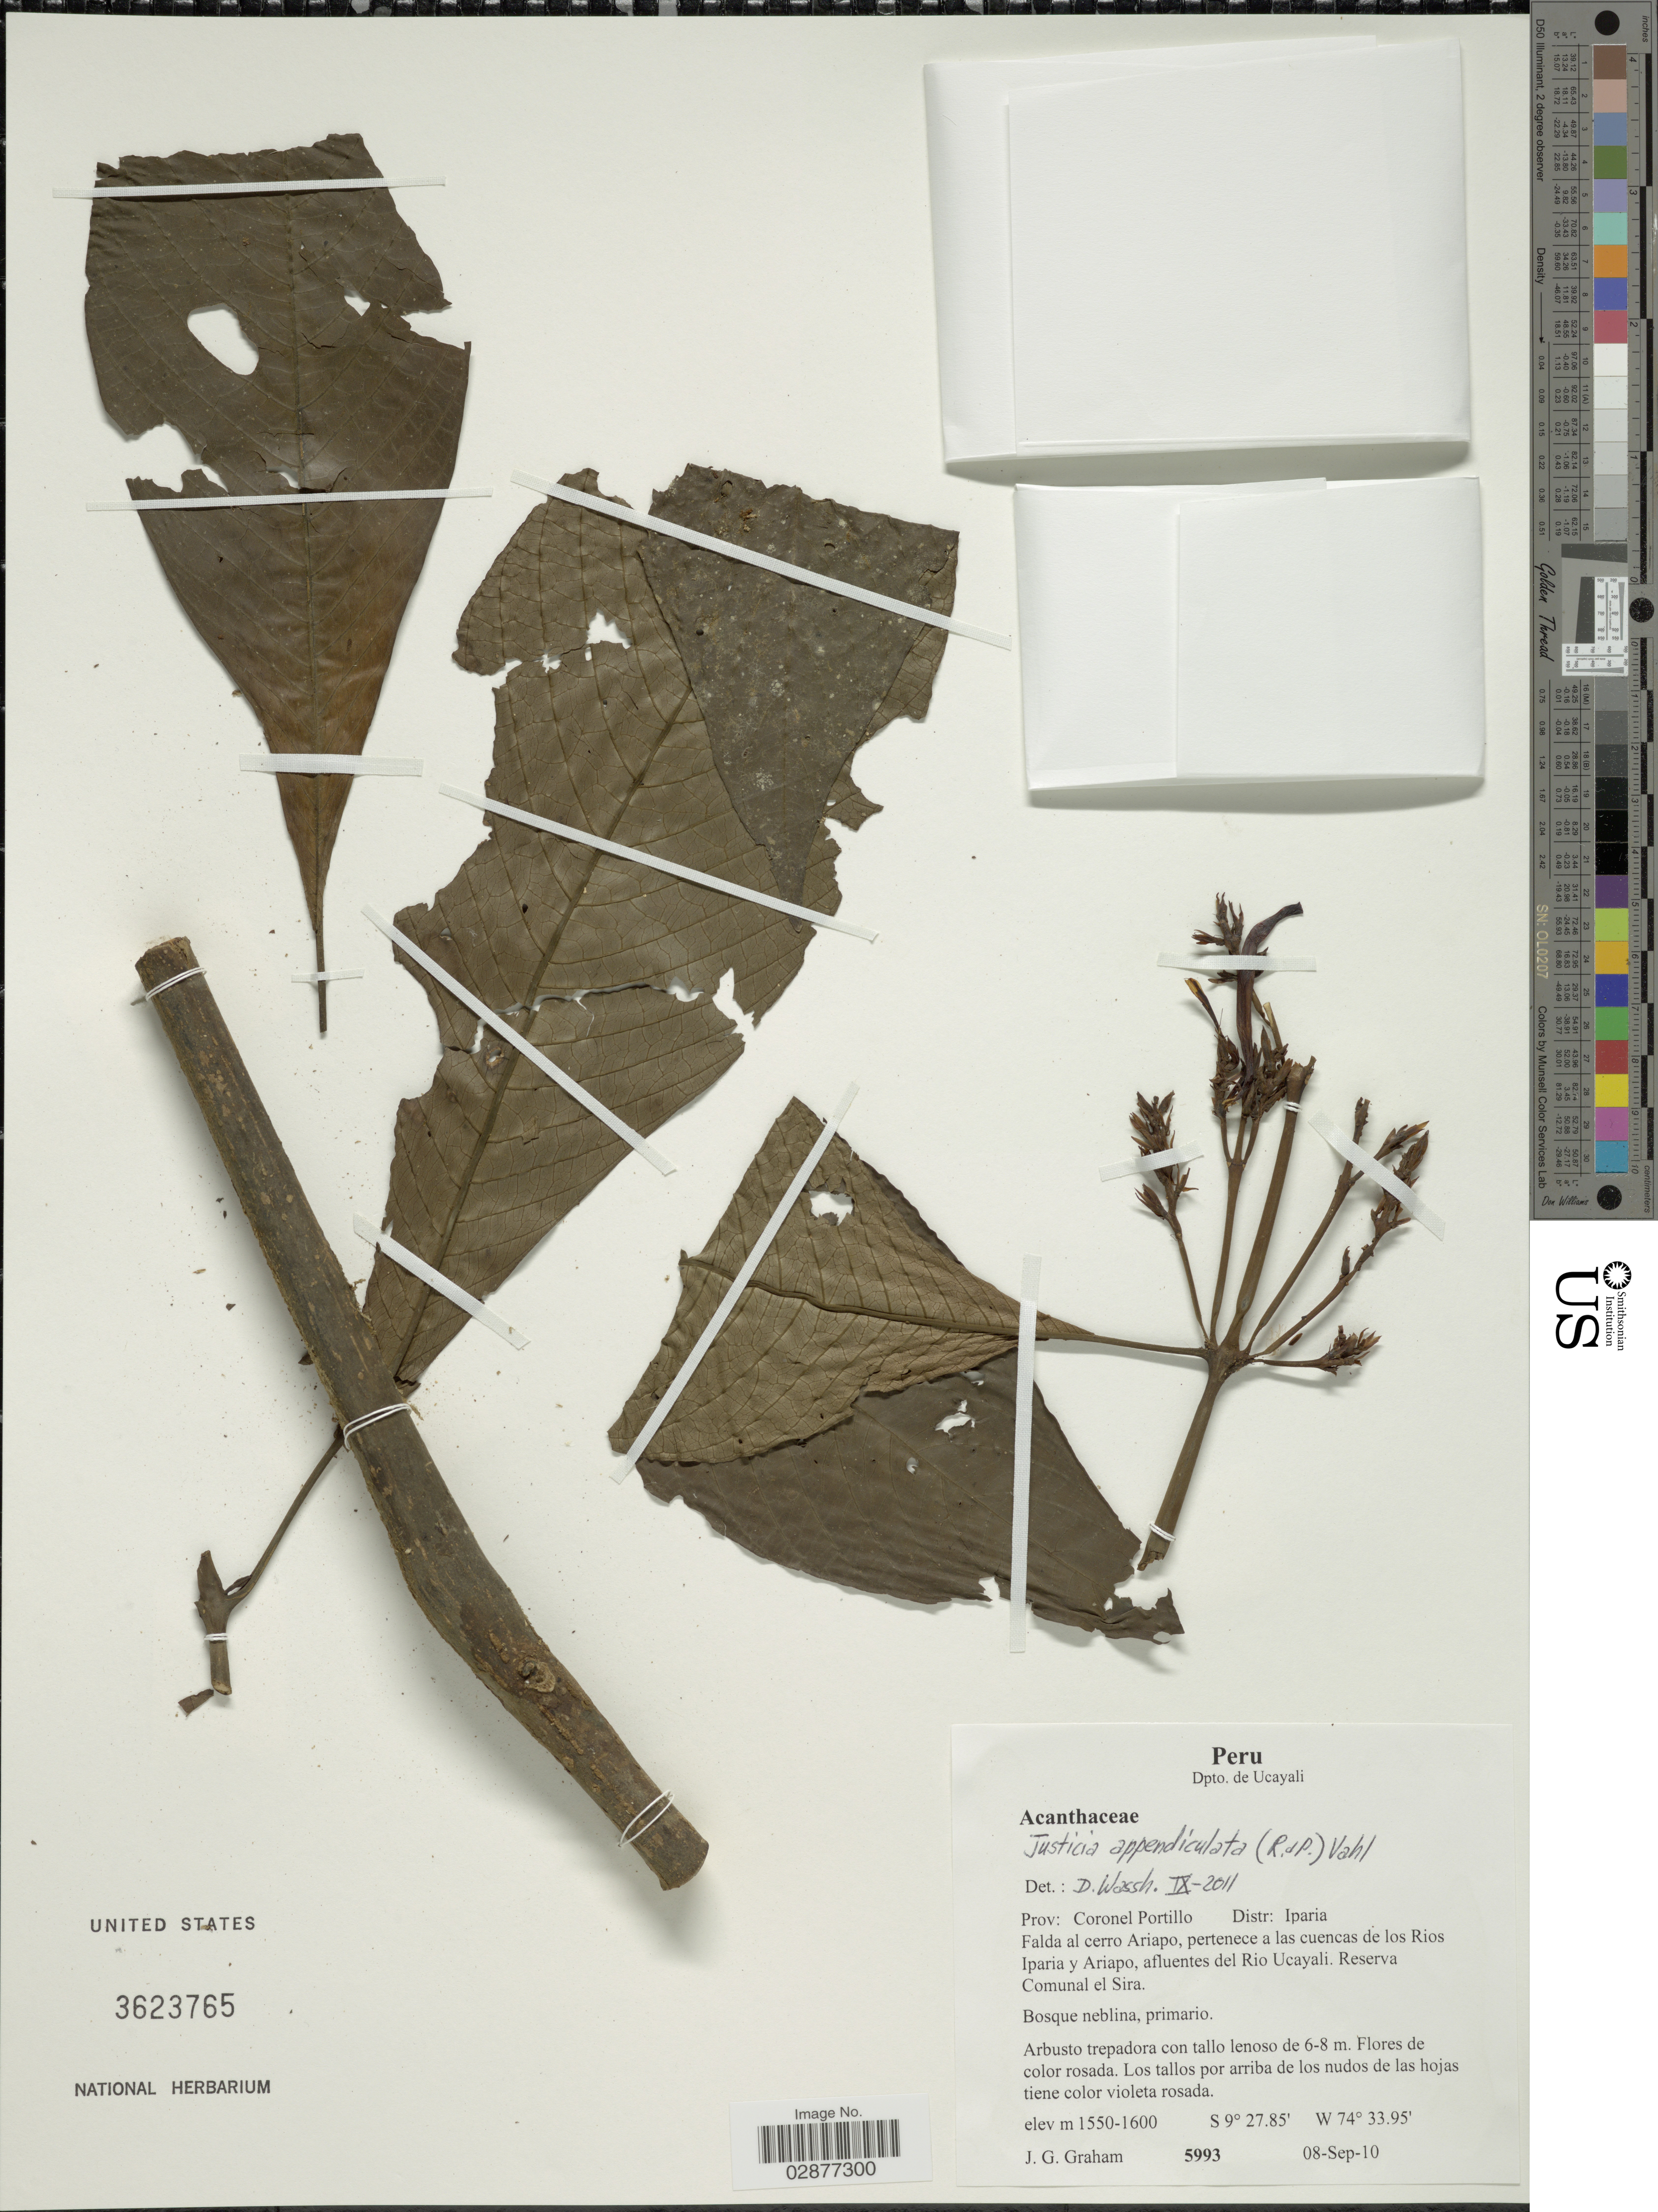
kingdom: Plantae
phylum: Tracheophyta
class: Magnoliopsida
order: Lamiales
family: Acanthaceae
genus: Justicia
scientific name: Justicia appendiculata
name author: (Ruiz & Pav.) Vahl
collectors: J. Graham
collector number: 5993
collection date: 2010-09-08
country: Peru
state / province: Ucayali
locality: Prov: Coronel Portillo. Distr: Iparia. Falda al cerro Ariapo, pertenece a las cuencas de los Rios Iparia y Ariapom, afluentes del Rio Ucayali. Reserva Comunal el Sira.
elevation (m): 1550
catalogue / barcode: US 3623765